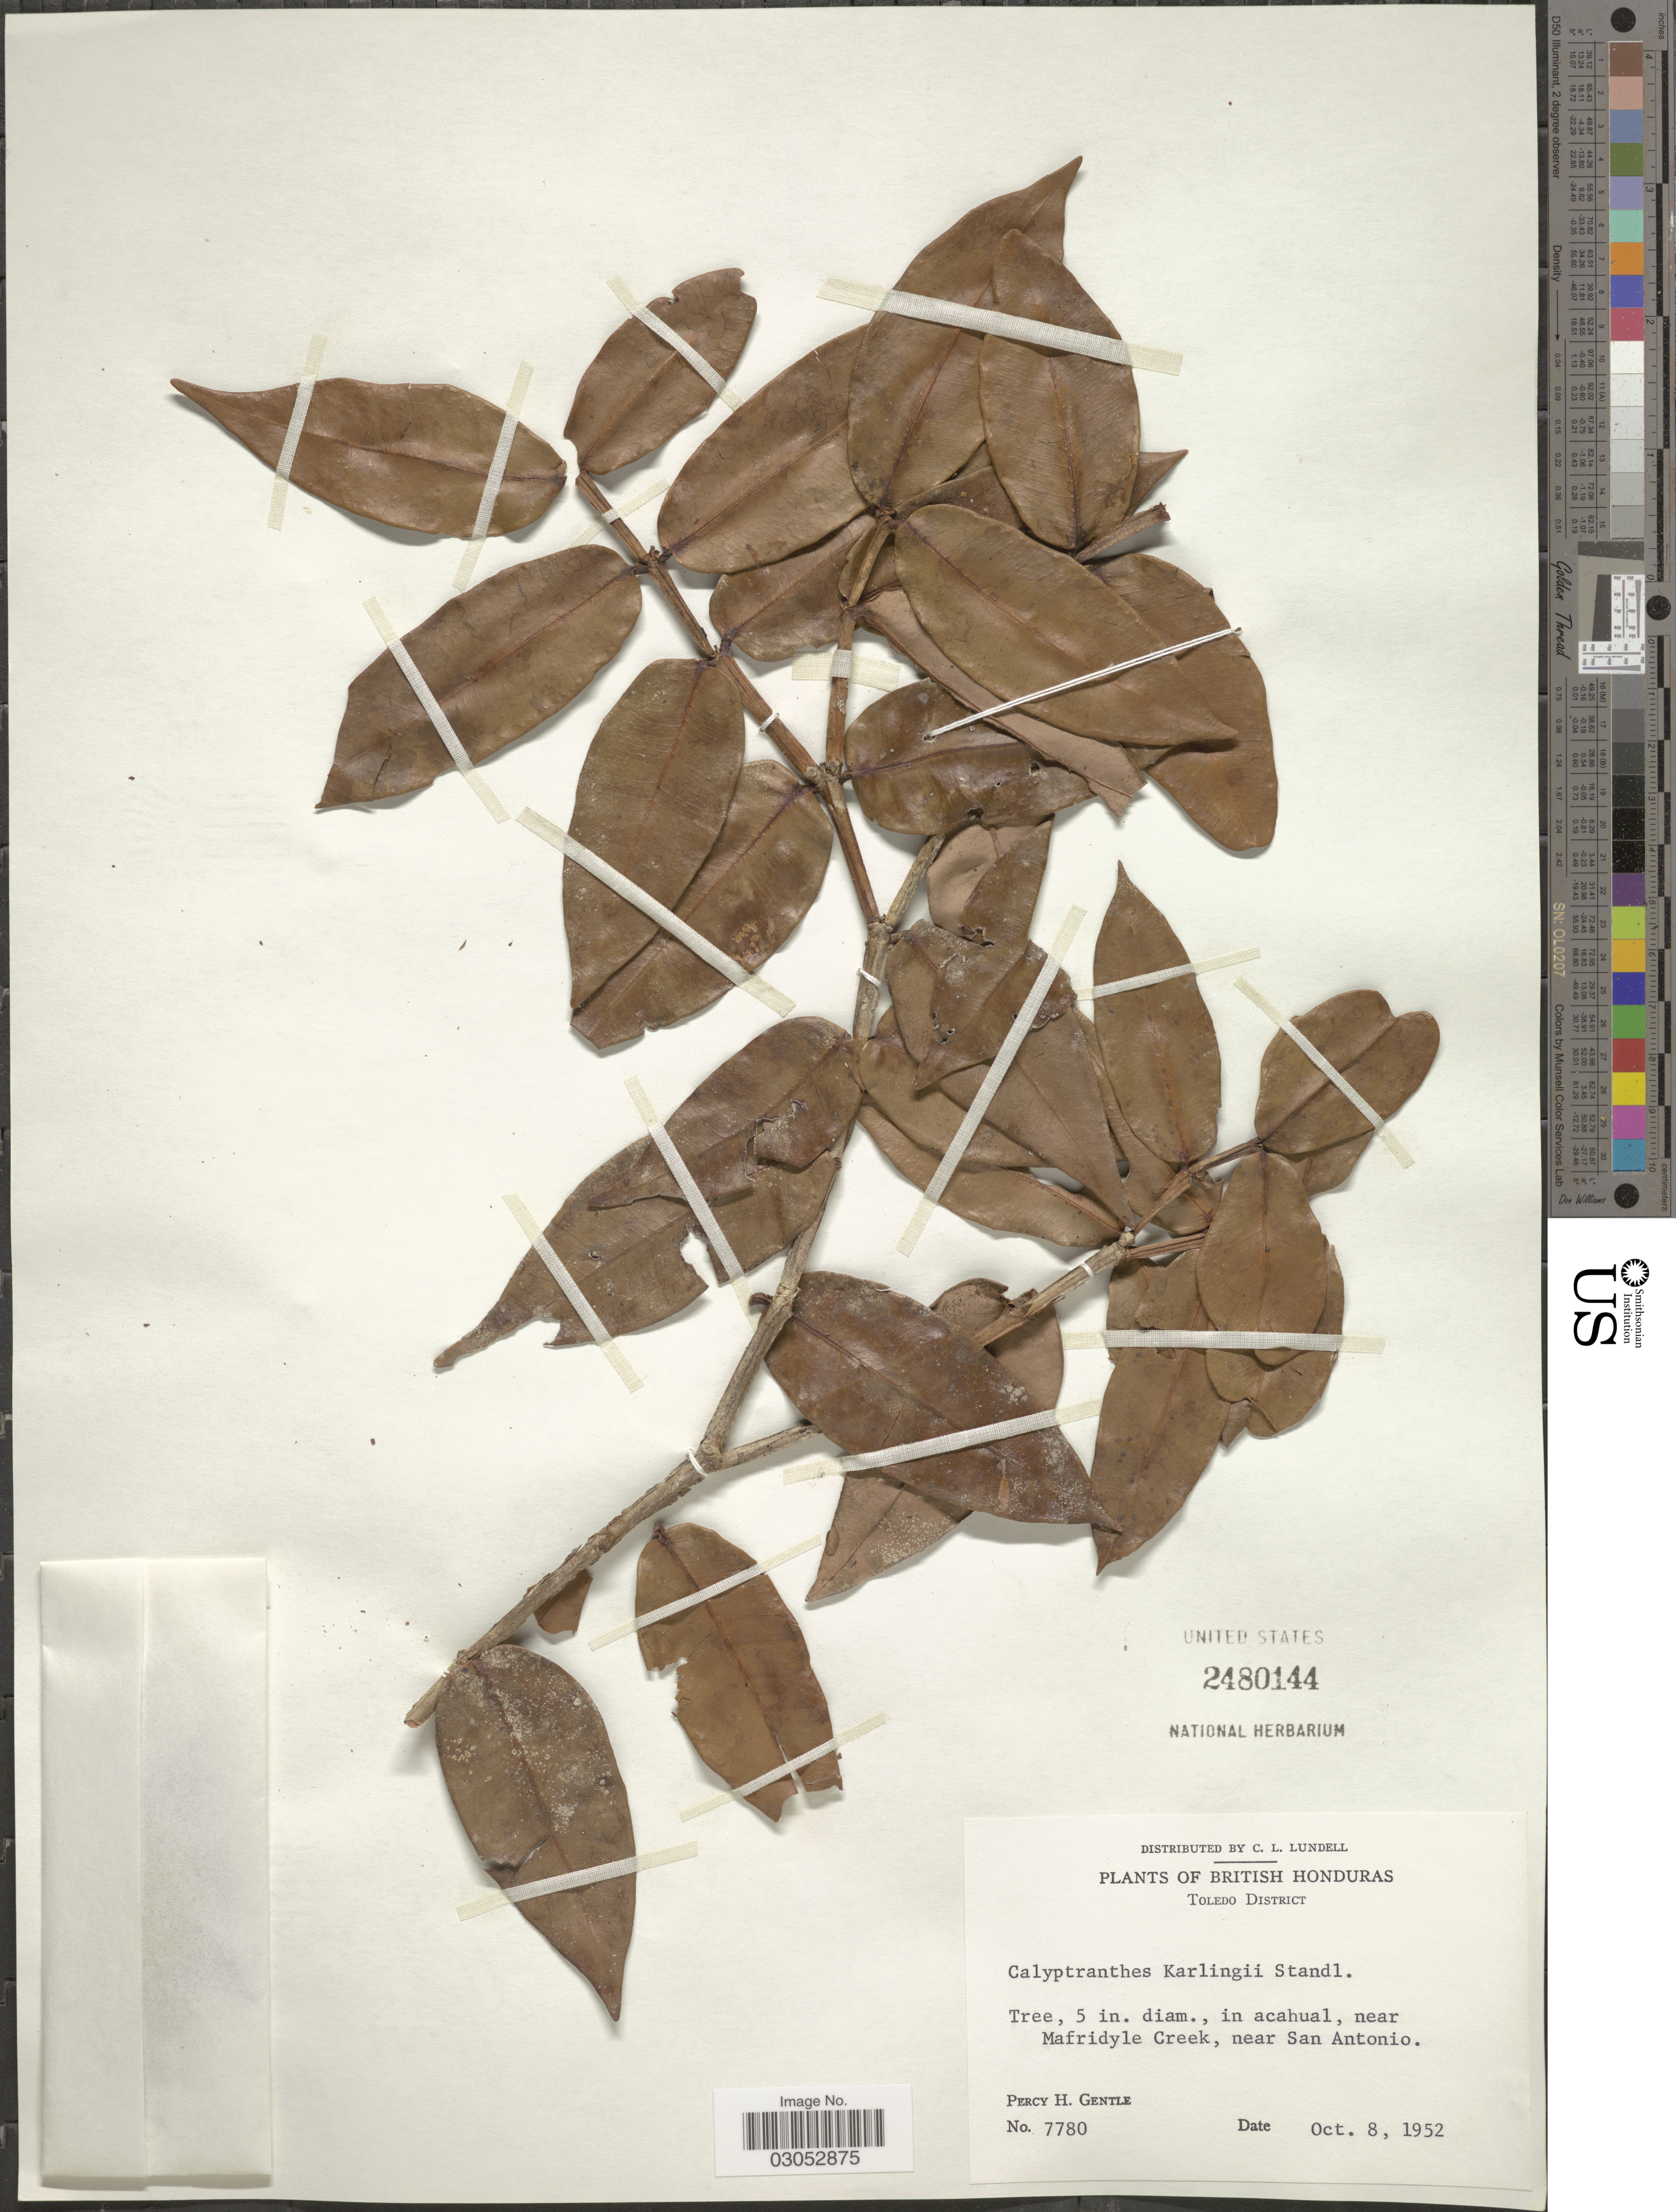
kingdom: Plantae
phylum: Tracheophyta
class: Magnoliopsida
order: Myrtales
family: Myrtaceae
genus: Myrcia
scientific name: Myrcia karlingii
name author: (Standl.) A.R. Lourenço & Sánchez-Cháv.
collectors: P. H. Gentle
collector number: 7780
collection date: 1952-10-08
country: Belize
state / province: Toledo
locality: British Honduras, Toledo District, near Mafridyle Creek, near San Antonio.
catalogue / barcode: US 2480144